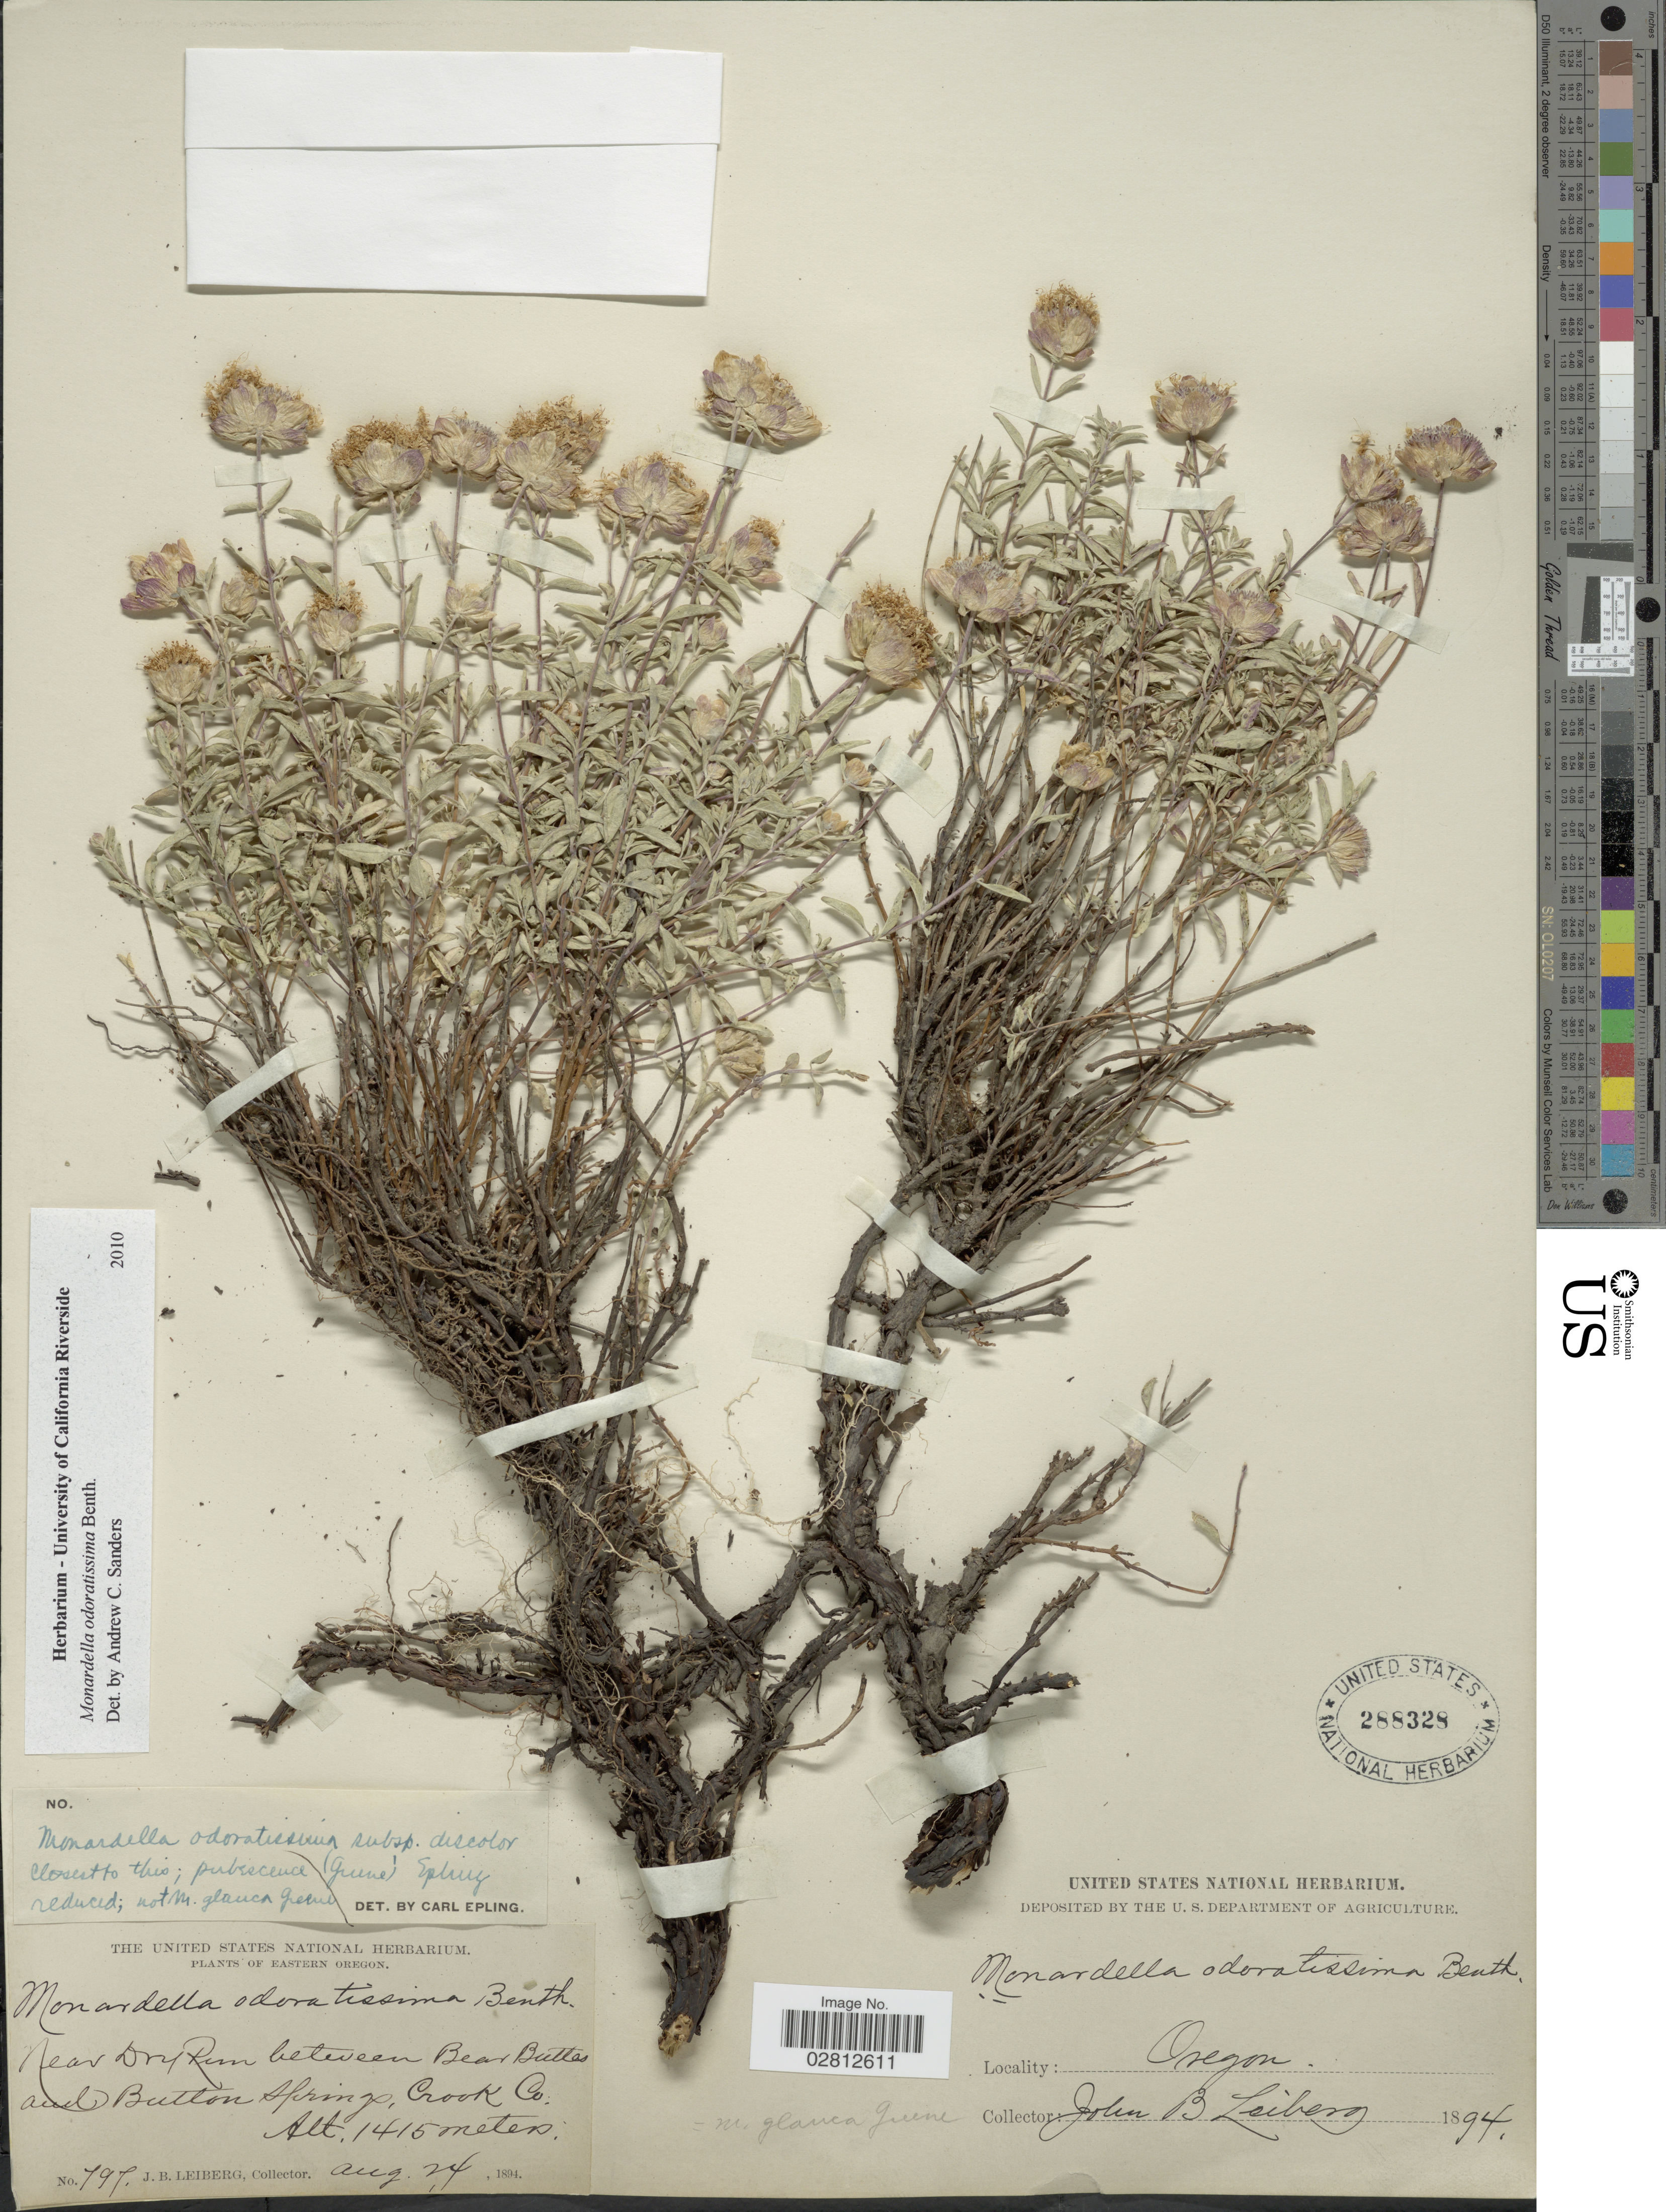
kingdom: Plantae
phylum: Tracheophyta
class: Magnoliopsida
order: Lamiales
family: Lamiaceae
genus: Monardella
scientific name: Monardella odoratissima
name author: Benth.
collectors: J. B. Leiberg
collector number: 797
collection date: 1894-08-24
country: United States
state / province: Oregon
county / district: Crook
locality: Eastern Oregon, near Dry Rim between Bear Buttes and Button Springs, Crook Co.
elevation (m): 1415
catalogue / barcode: US 288328